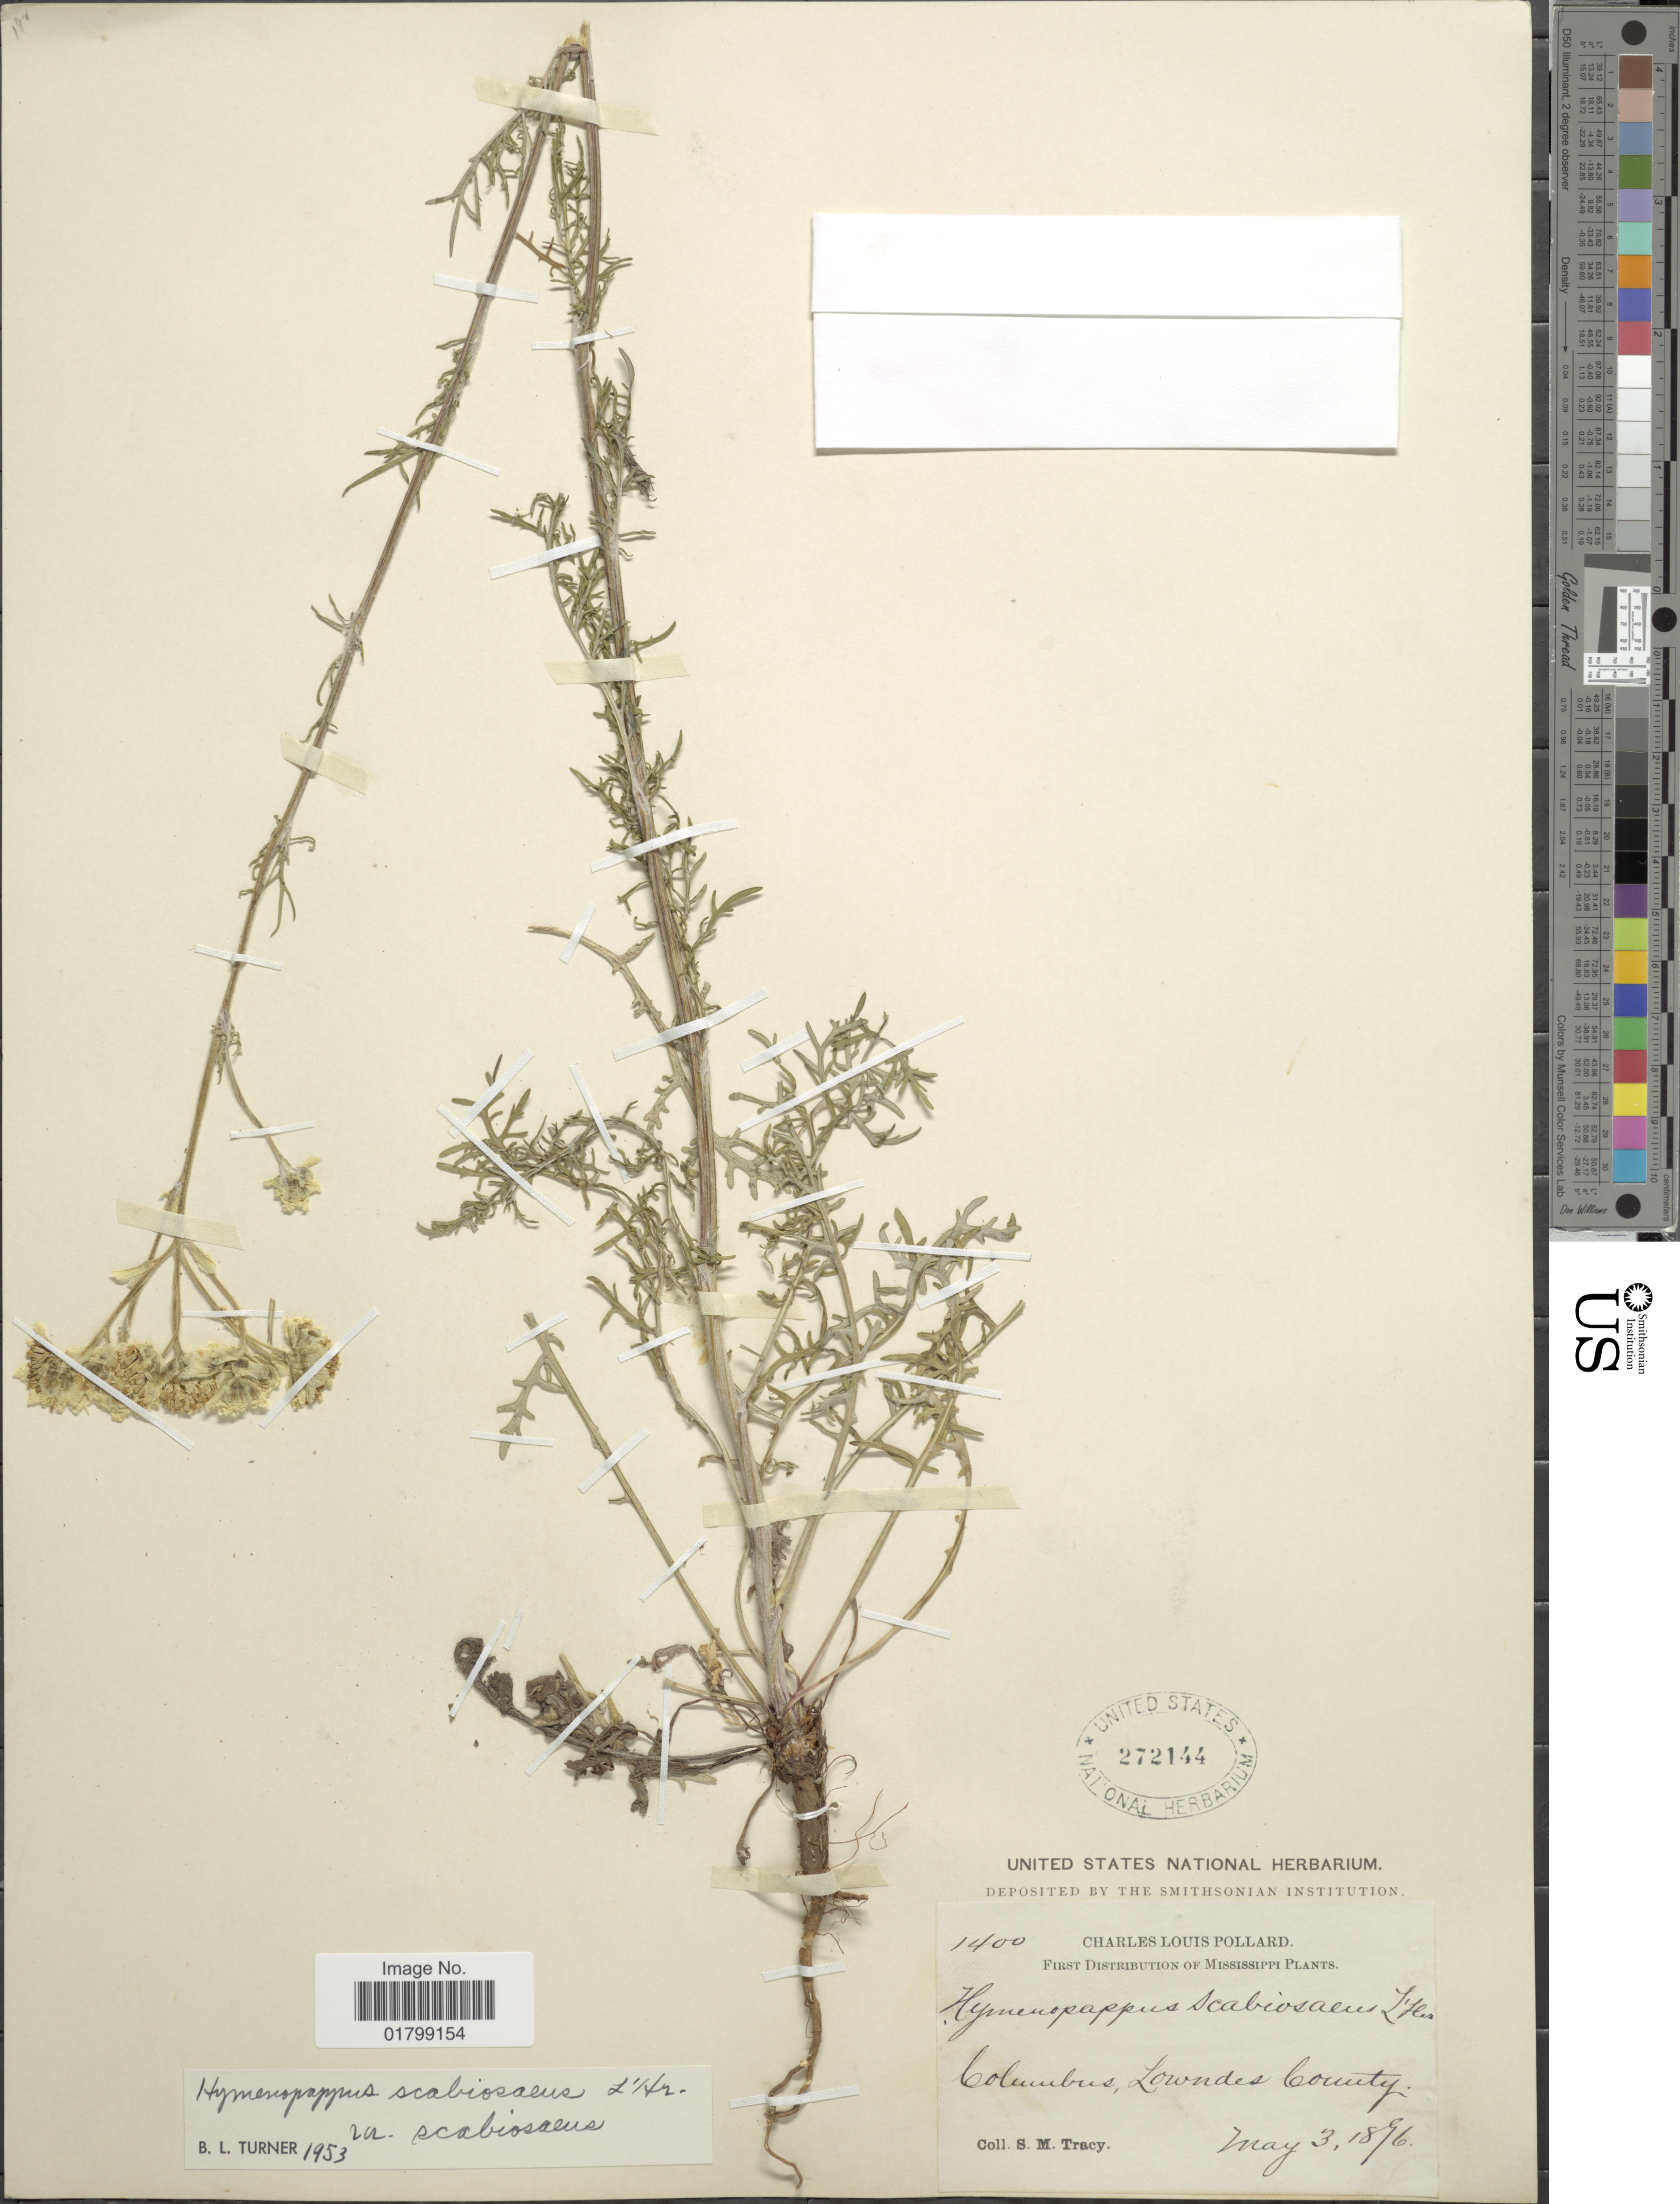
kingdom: Plantae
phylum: Tracheophyta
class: Magnoliopsida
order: Asterales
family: Asteraceae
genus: Hymenopappus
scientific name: Hymenopappus scabiosaeus var. scabiosaeus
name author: L'Hér.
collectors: S. M. Tracy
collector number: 1400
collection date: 1896-05-03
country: United States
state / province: Mississippi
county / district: Lowndes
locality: Colombus, Lowndes County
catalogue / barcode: US 272144